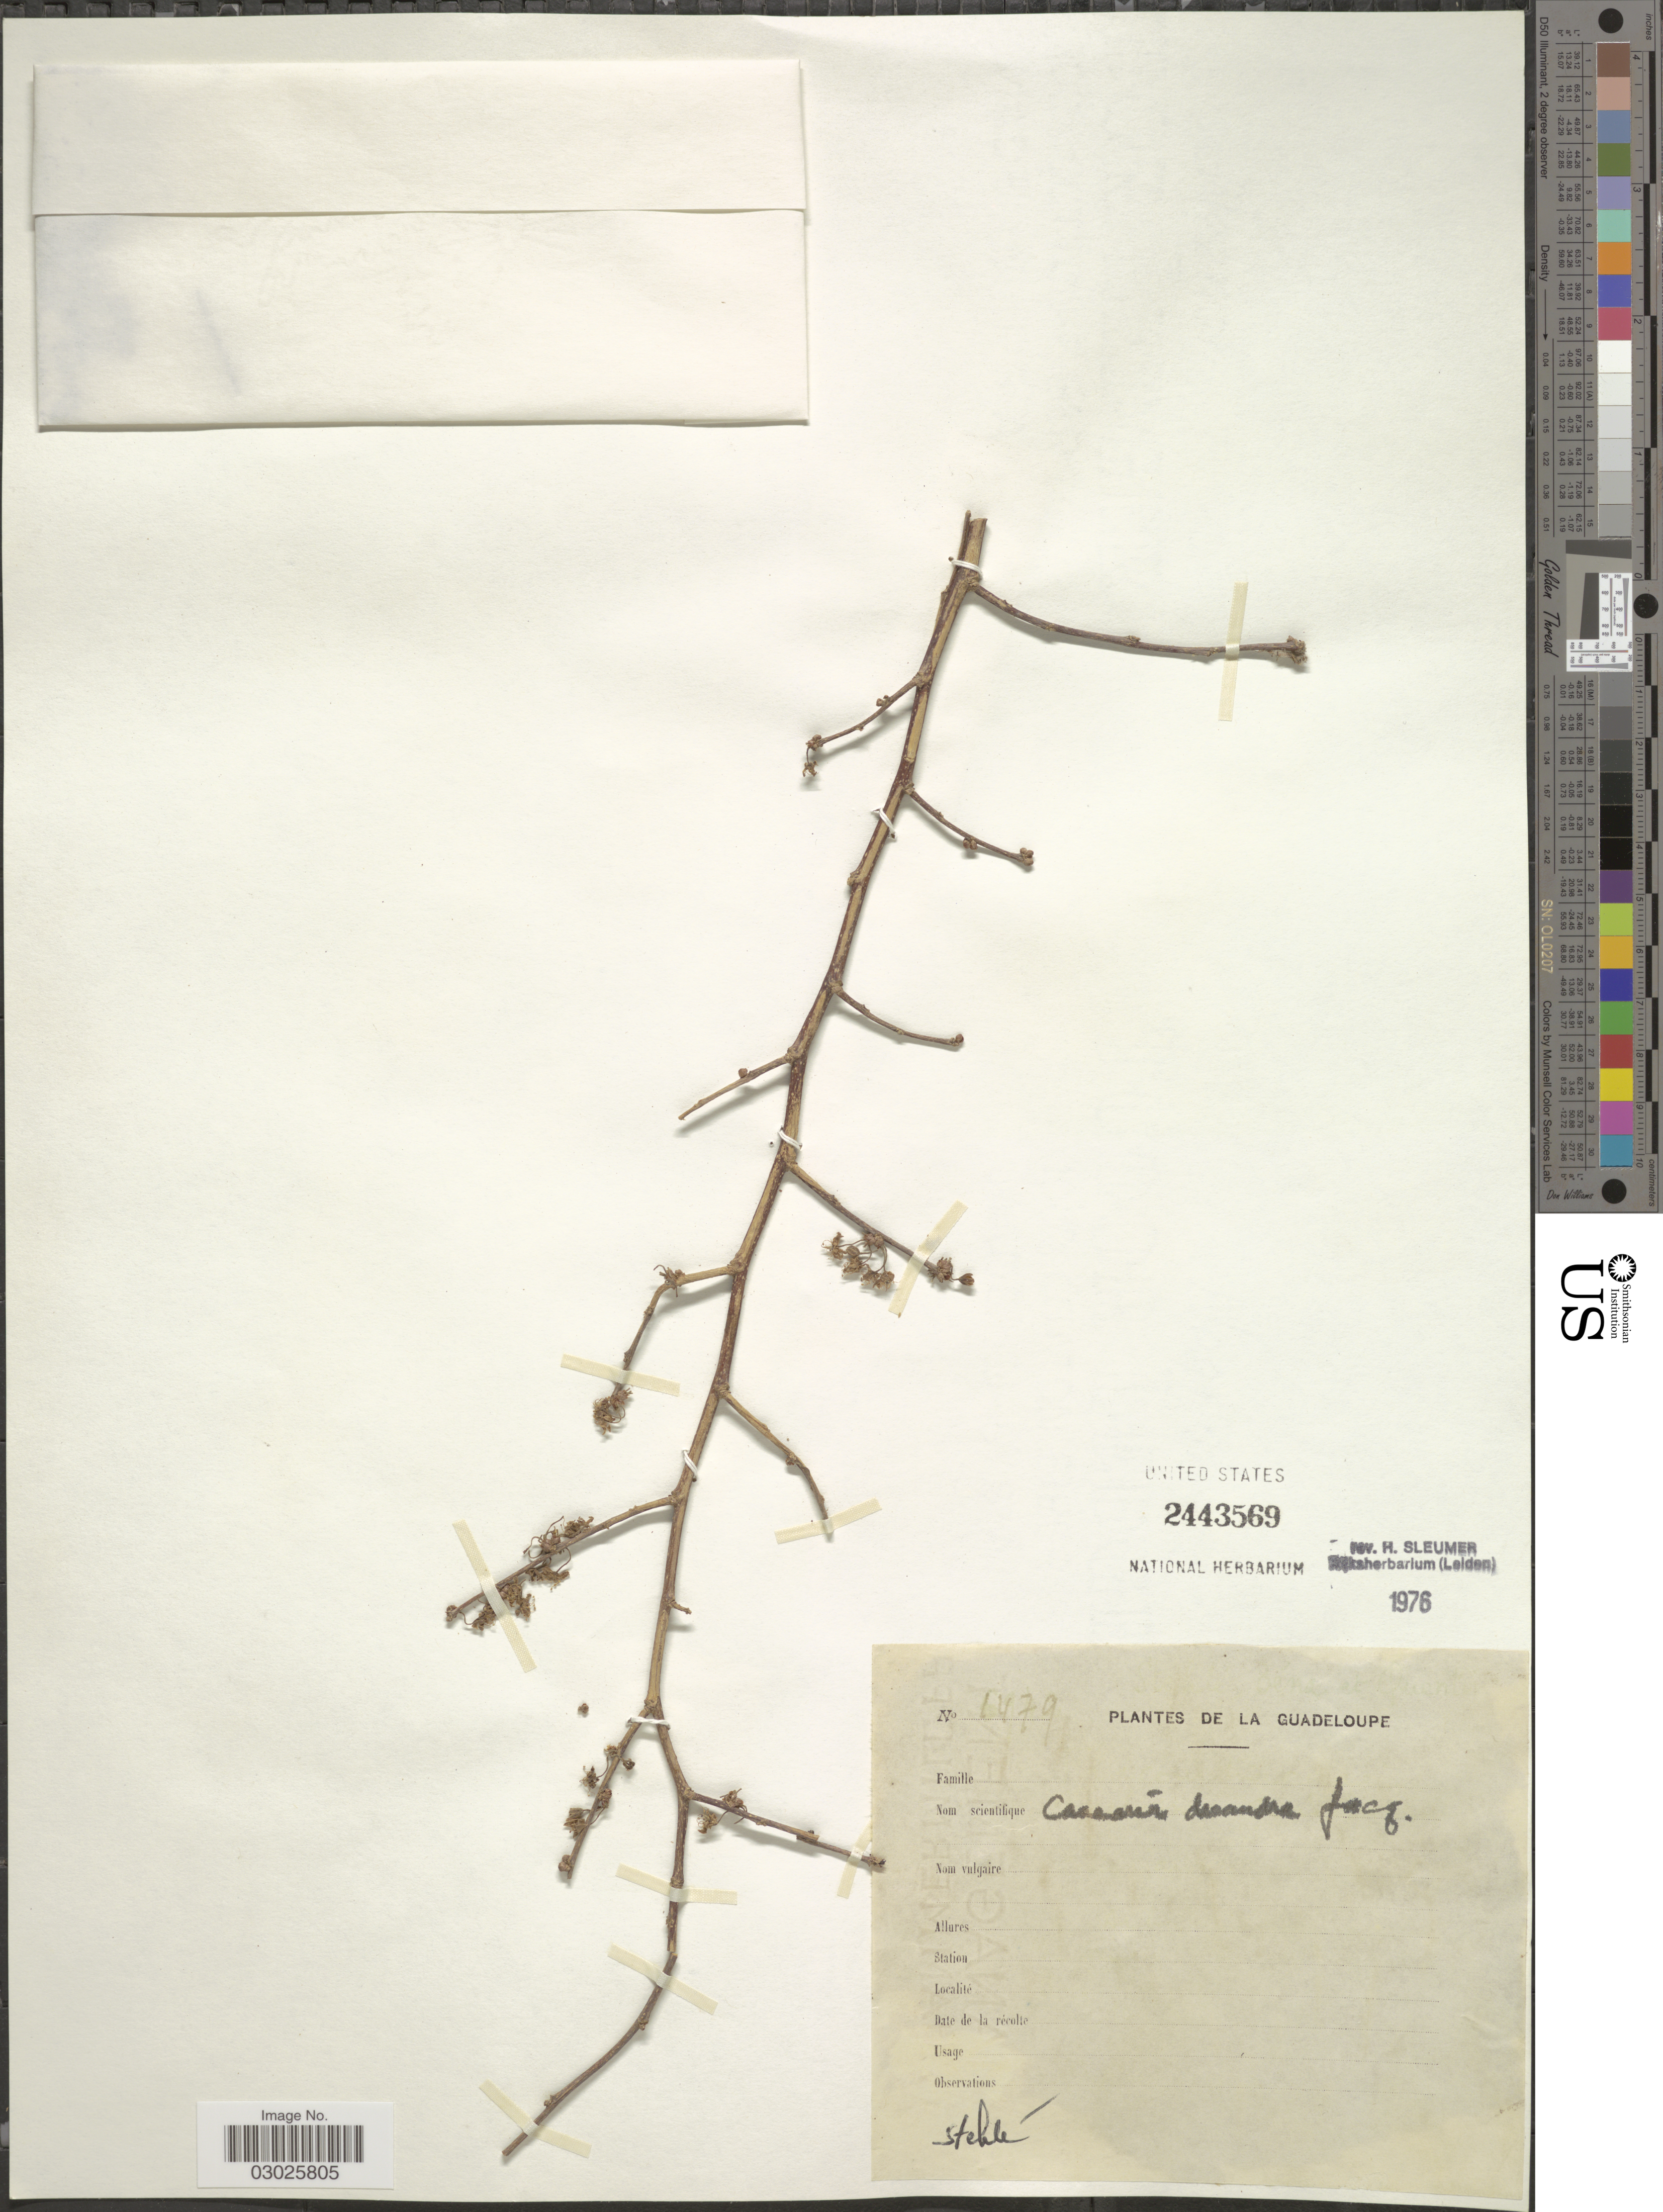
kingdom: Plantae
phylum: Tracheophyta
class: Magnoliopsida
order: Malpighiales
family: Salicaceae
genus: Casearia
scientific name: Casearia decandra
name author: Jacq.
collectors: -- Stehlé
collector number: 1479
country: Guadeloupe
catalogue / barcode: US 2443569